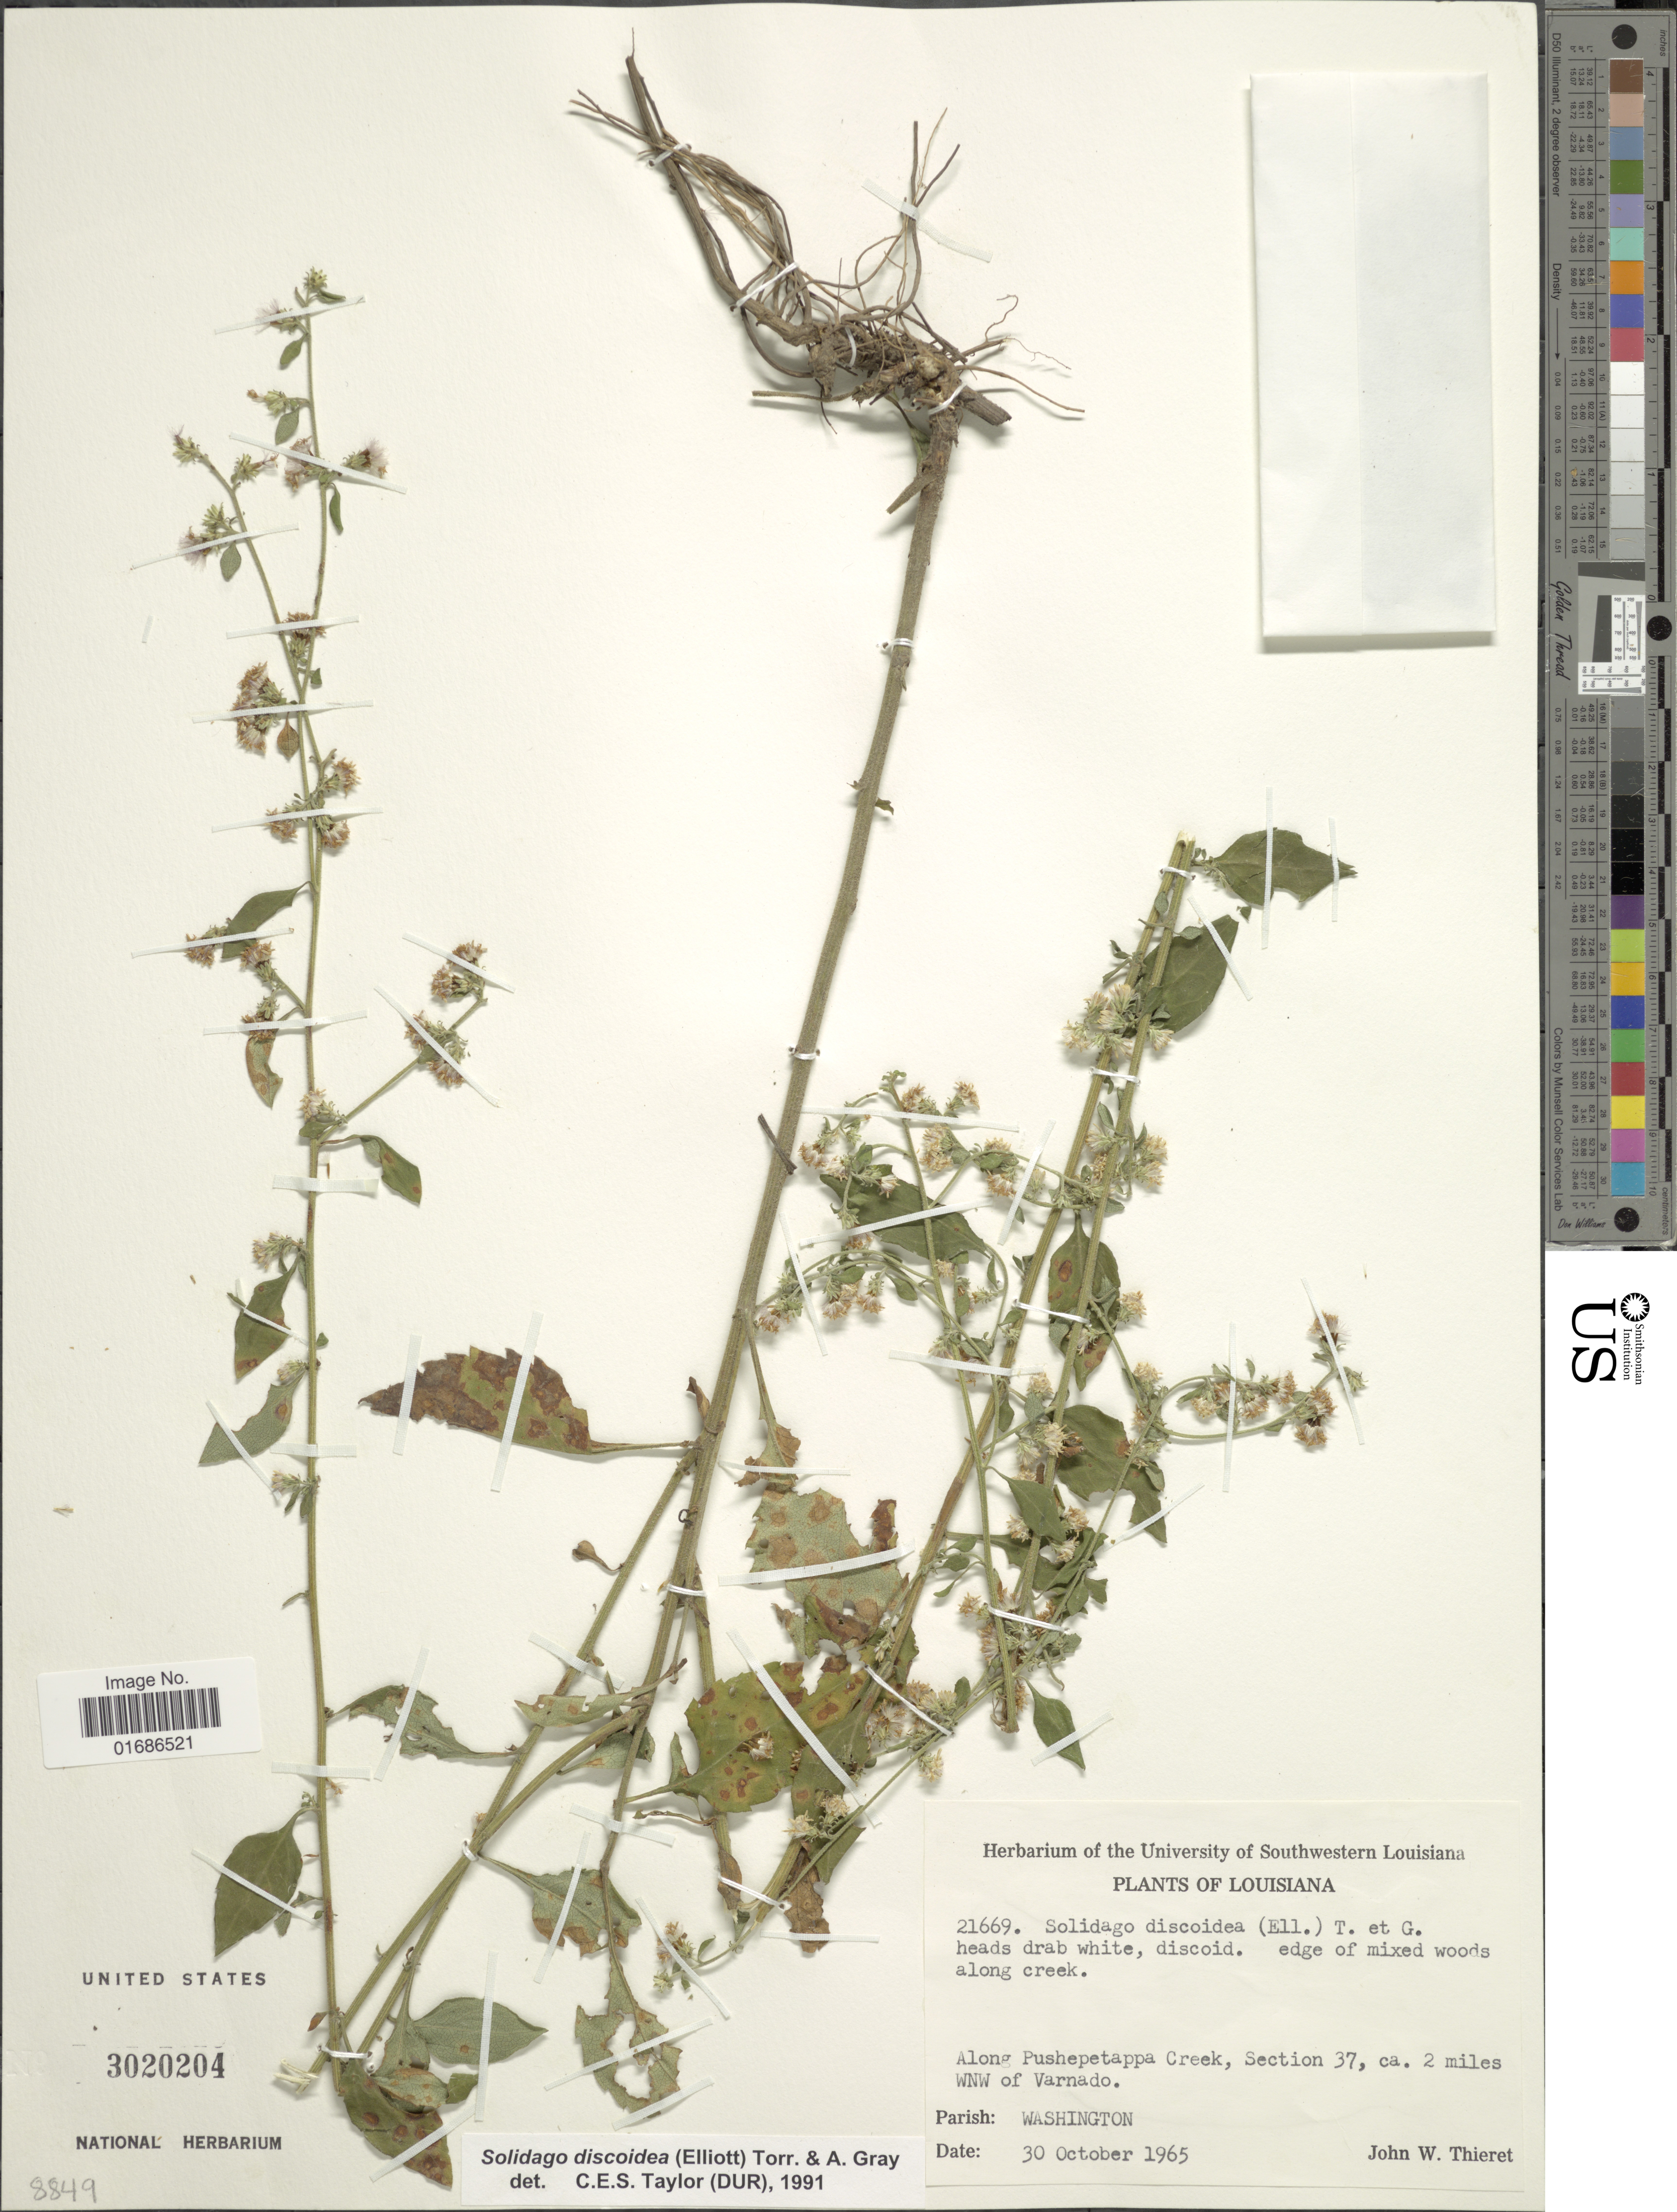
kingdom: Plantae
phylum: Tracheophyta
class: Magnoliopsida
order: Asterales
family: Asteraceae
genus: Solidago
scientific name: Solidago discoidea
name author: (Elliott) Torr. & A. Gray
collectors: J. W. Thieret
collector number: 21669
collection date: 1965-10-30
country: United States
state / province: Louisiana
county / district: Washington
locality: Along Pushepetappa Creek, Section 3, ca 2 miles WNW of Varnado,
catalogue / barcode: US 3020204